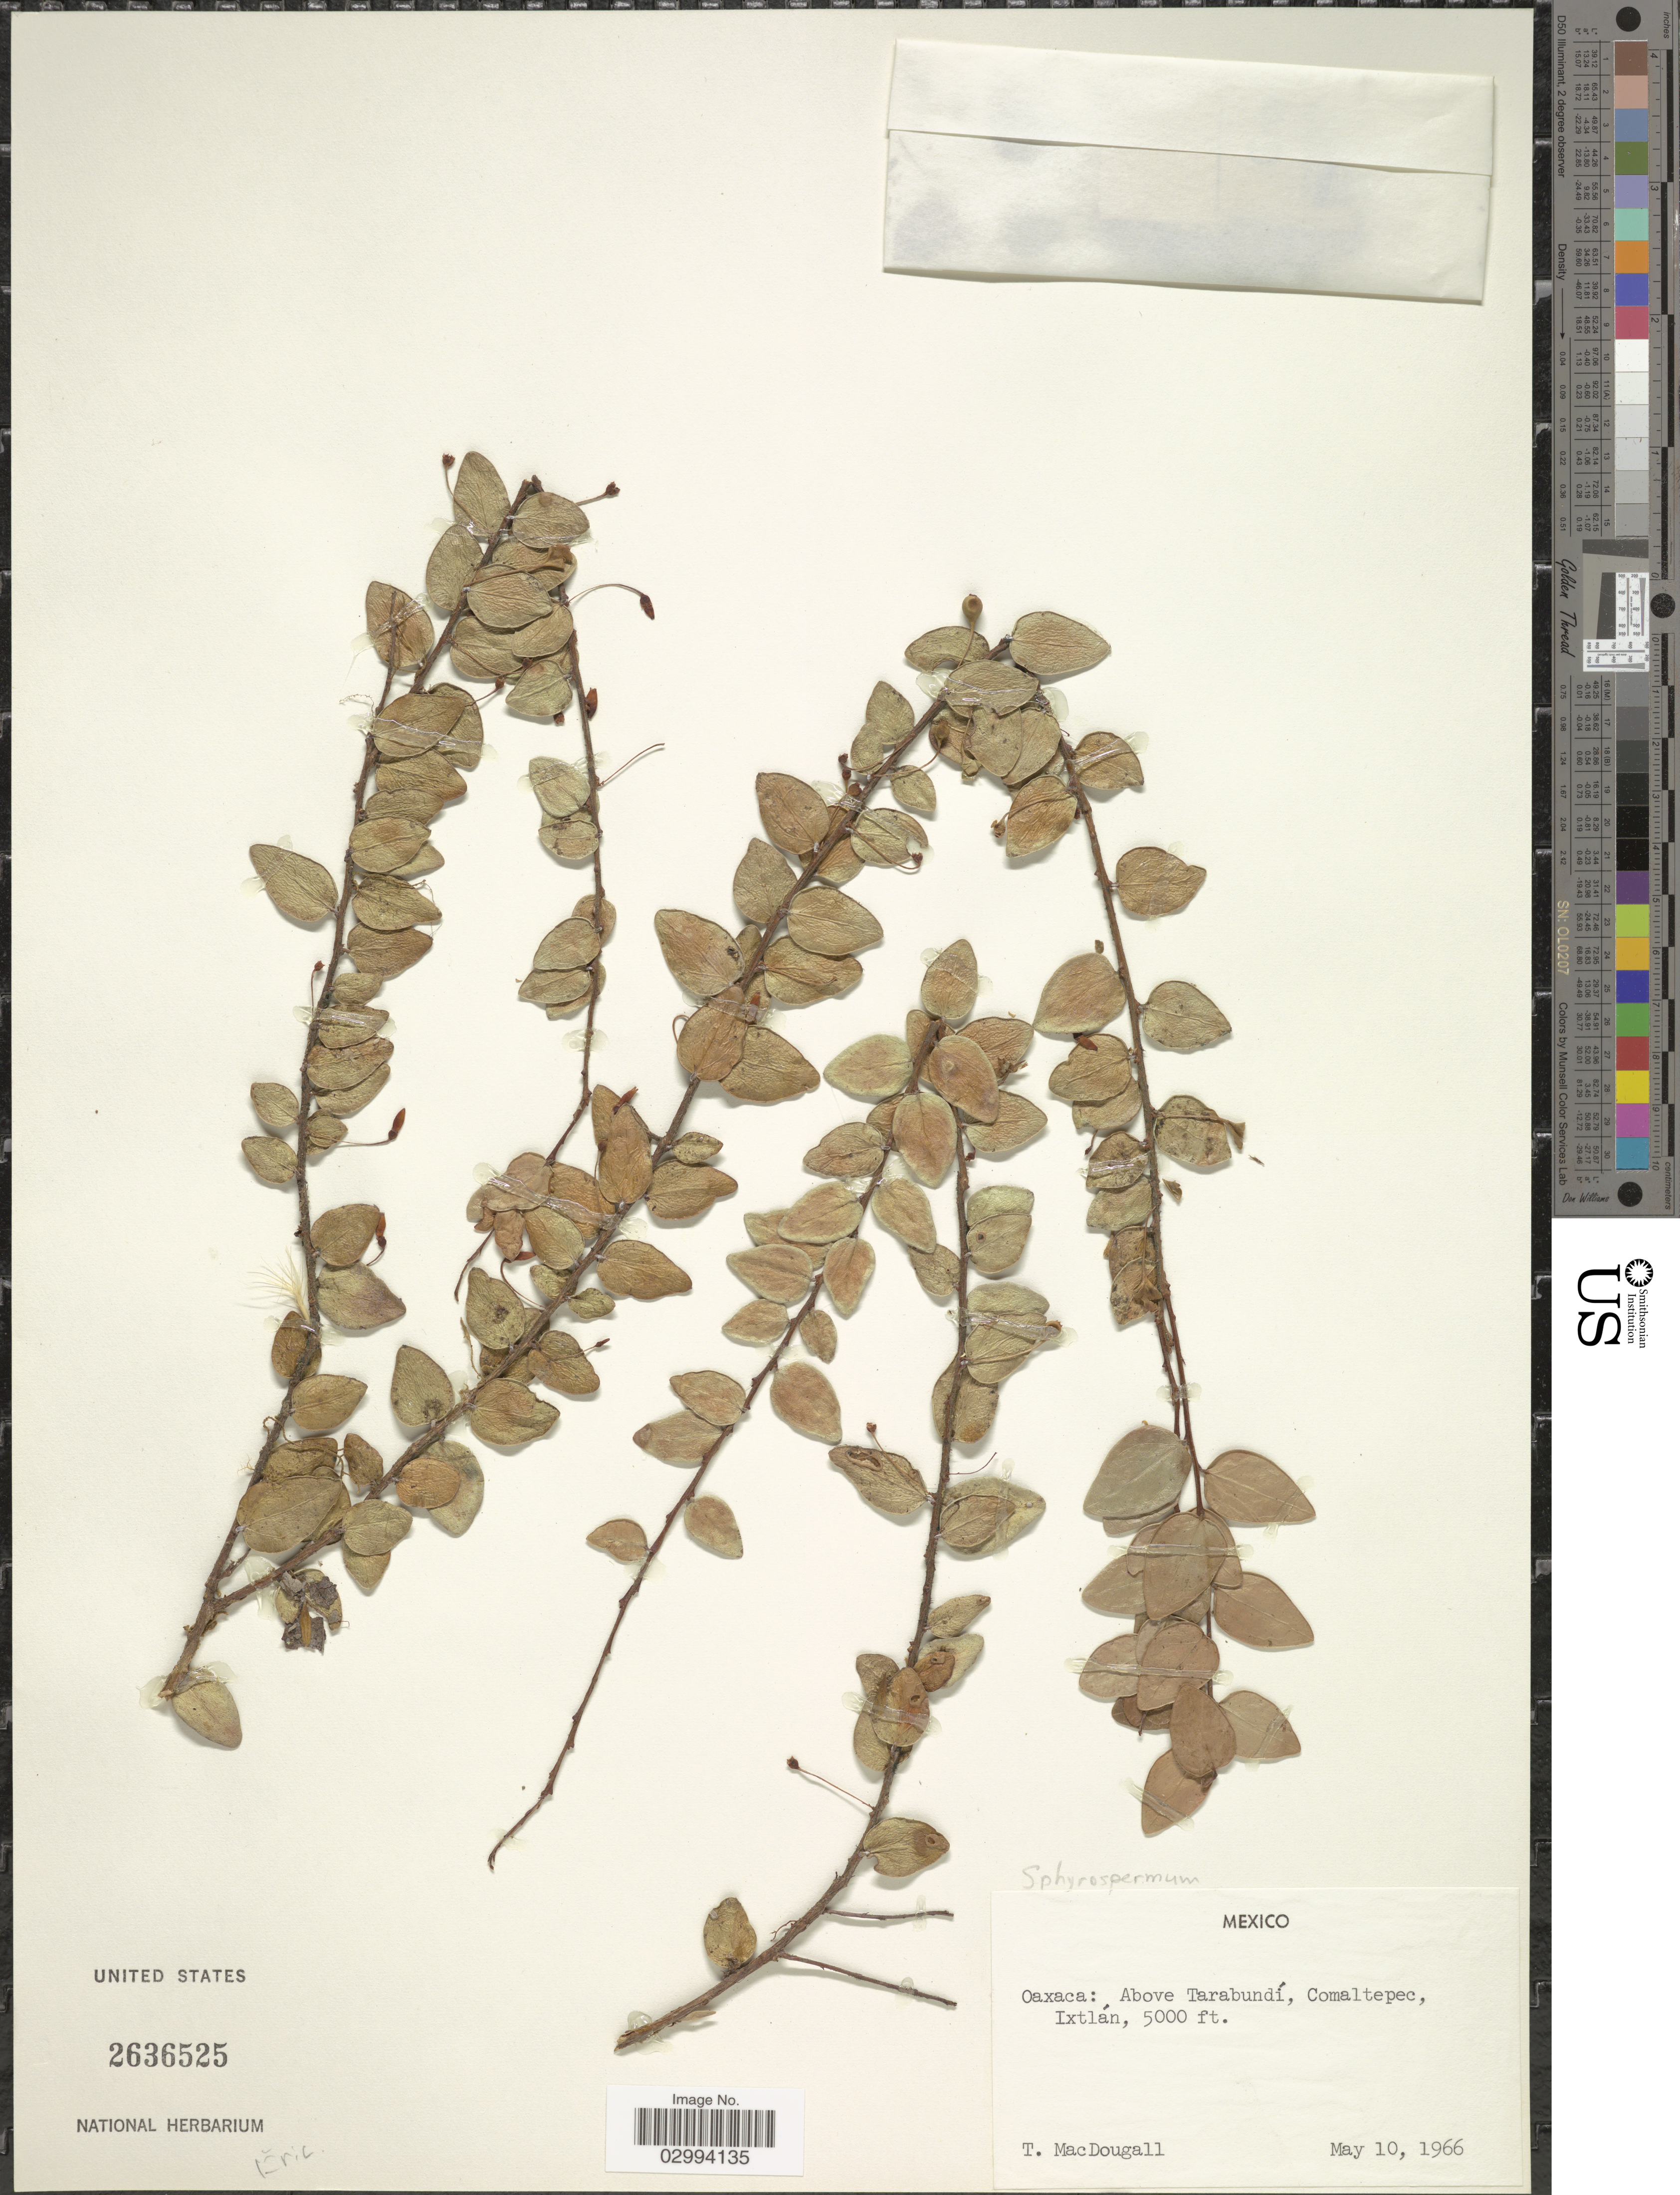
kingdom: Plantae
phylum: Tracheophyta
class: Magnoliopsida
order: Ericales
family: Ericaceae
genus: Sphyrospermum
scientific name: Sphyrospermum sp.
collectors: T. B. MacDougall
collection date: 1966-05-10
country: Mexico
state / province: Oaxaca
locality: Above Tarabundí, Comaltepec, Ixtlán.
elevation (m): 1524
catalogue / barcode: US 2636525